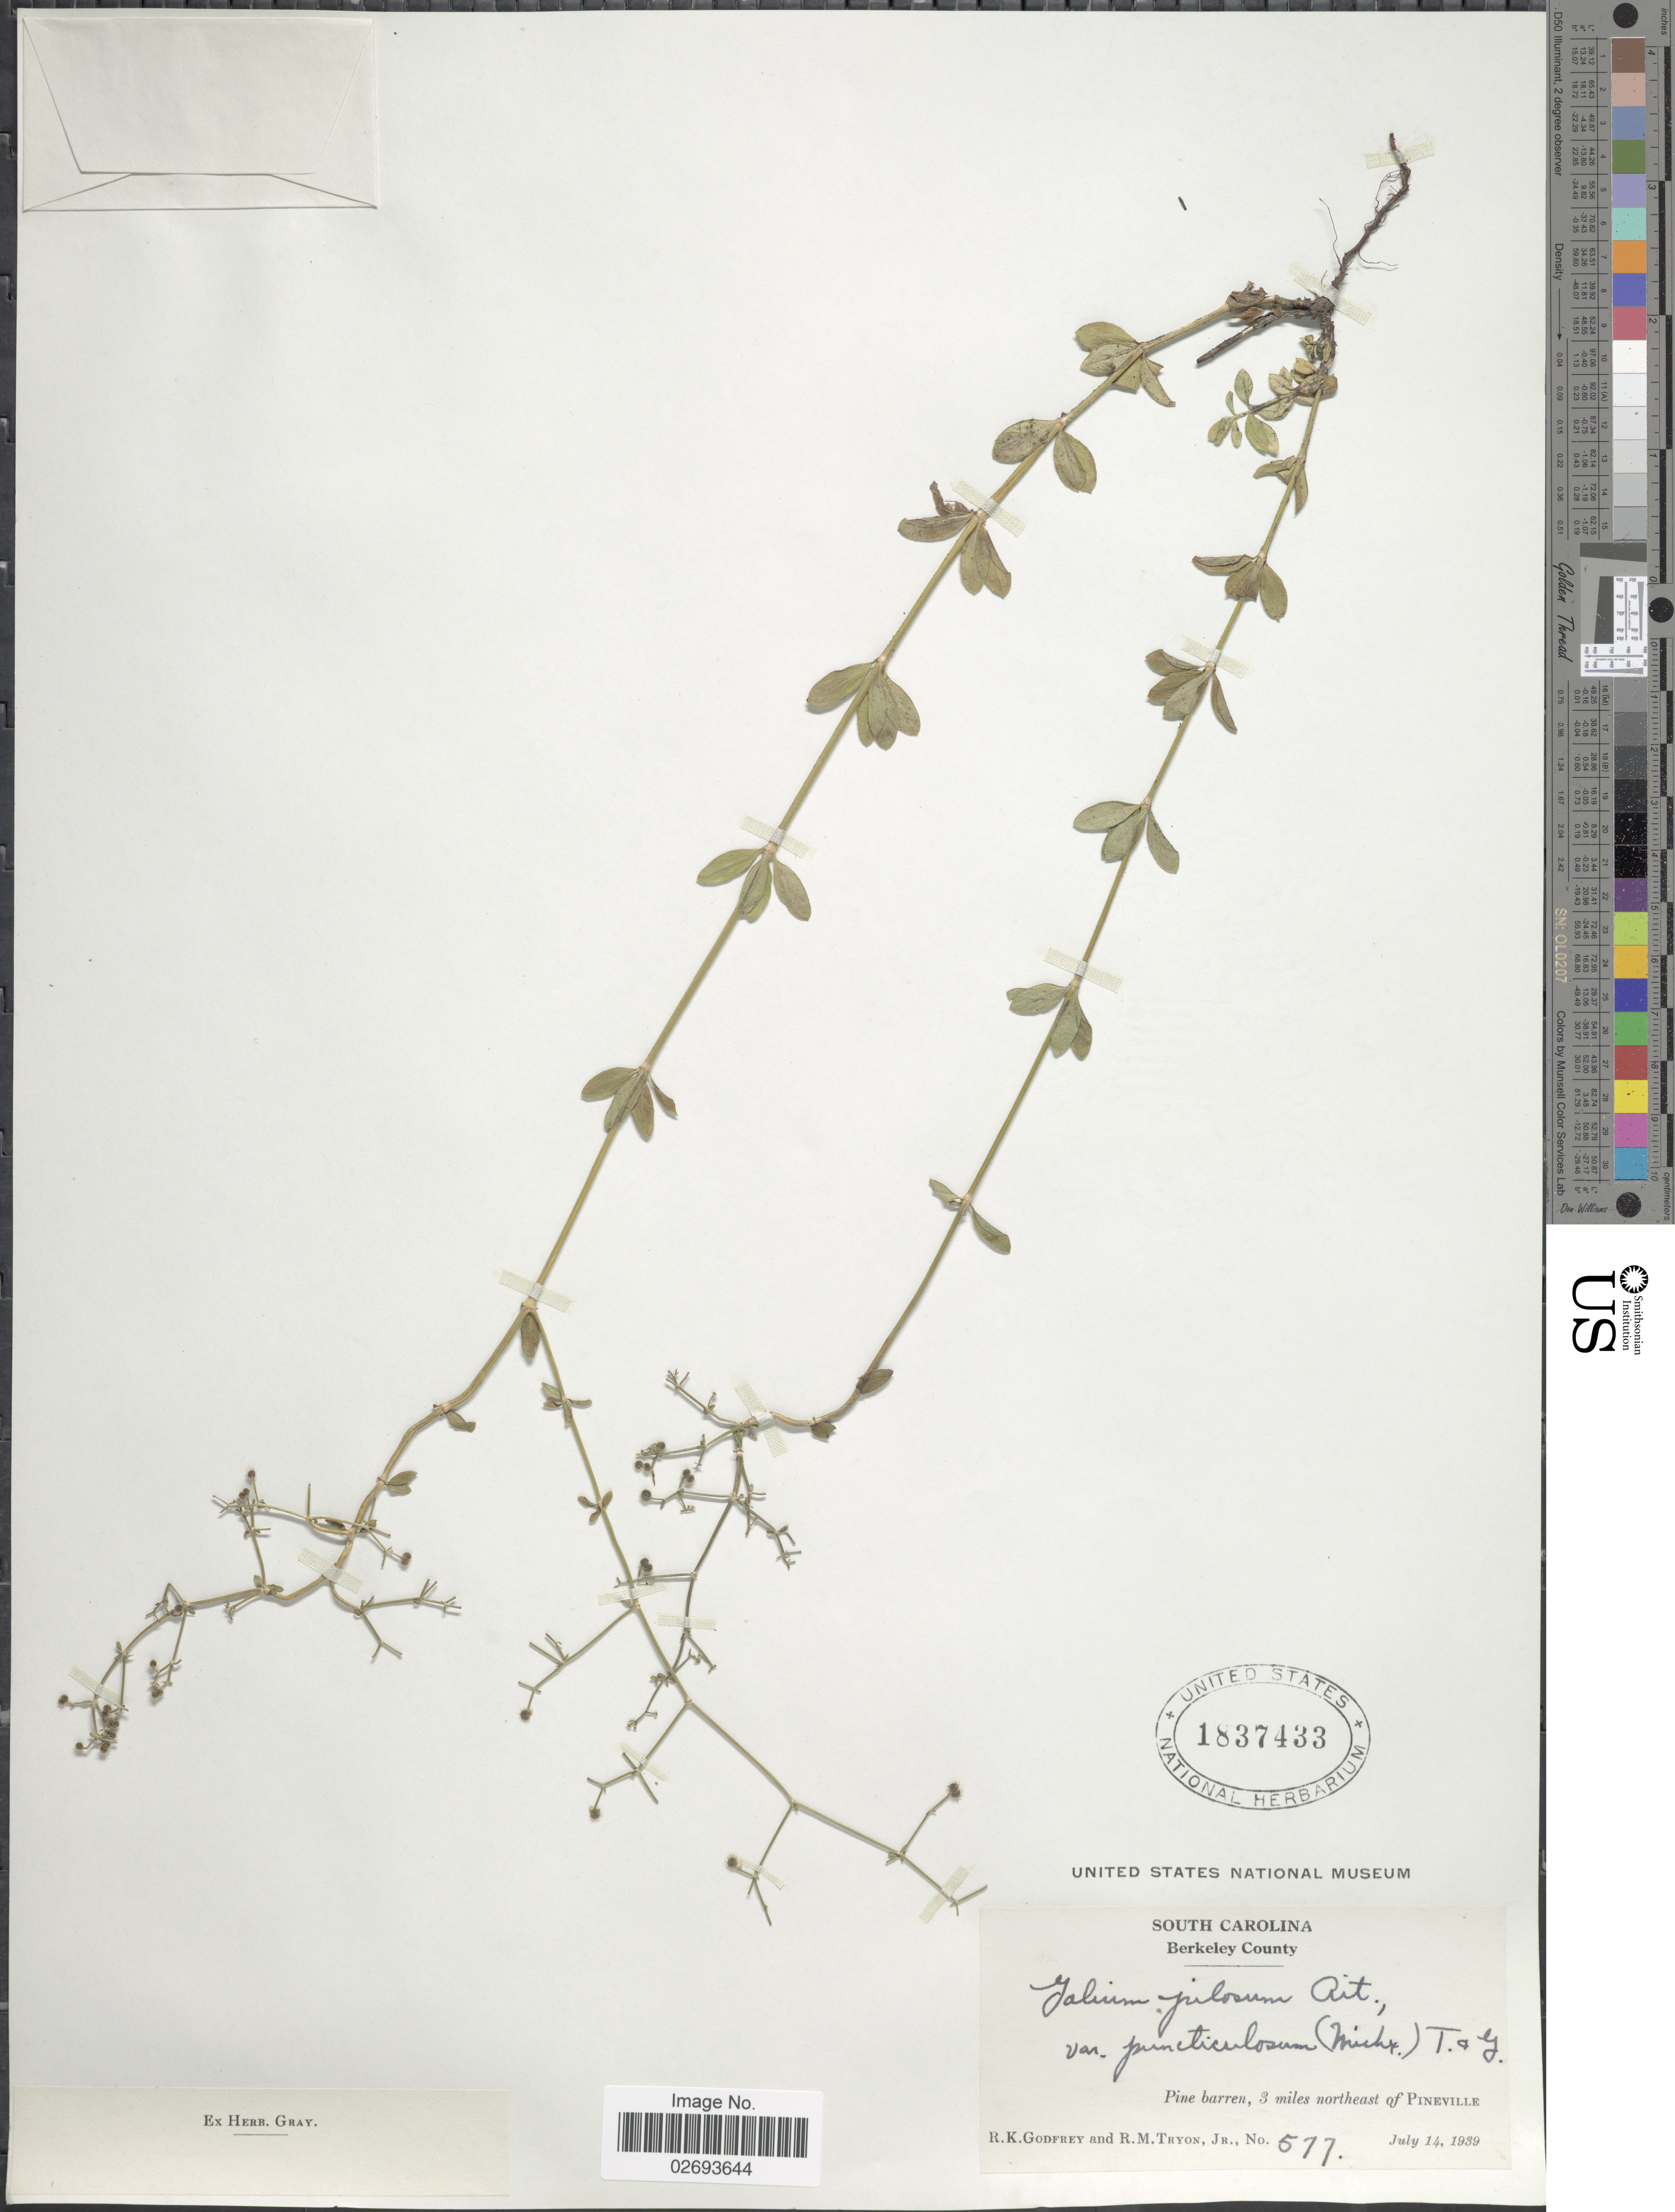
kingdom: Plantae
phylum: Tracheophyta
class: Magnoliopsida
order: Gentianales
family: Rubiaceae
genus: Galium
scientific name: Galium pilosum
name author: Aiton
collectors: R. K. Godfrey & R. M. Tryon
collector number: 577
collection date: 1939-07-14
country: United States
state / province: South Carolina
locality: Berkeley County, Pine barren, 3 miles northeast of Pineville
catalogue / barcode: US 1837433